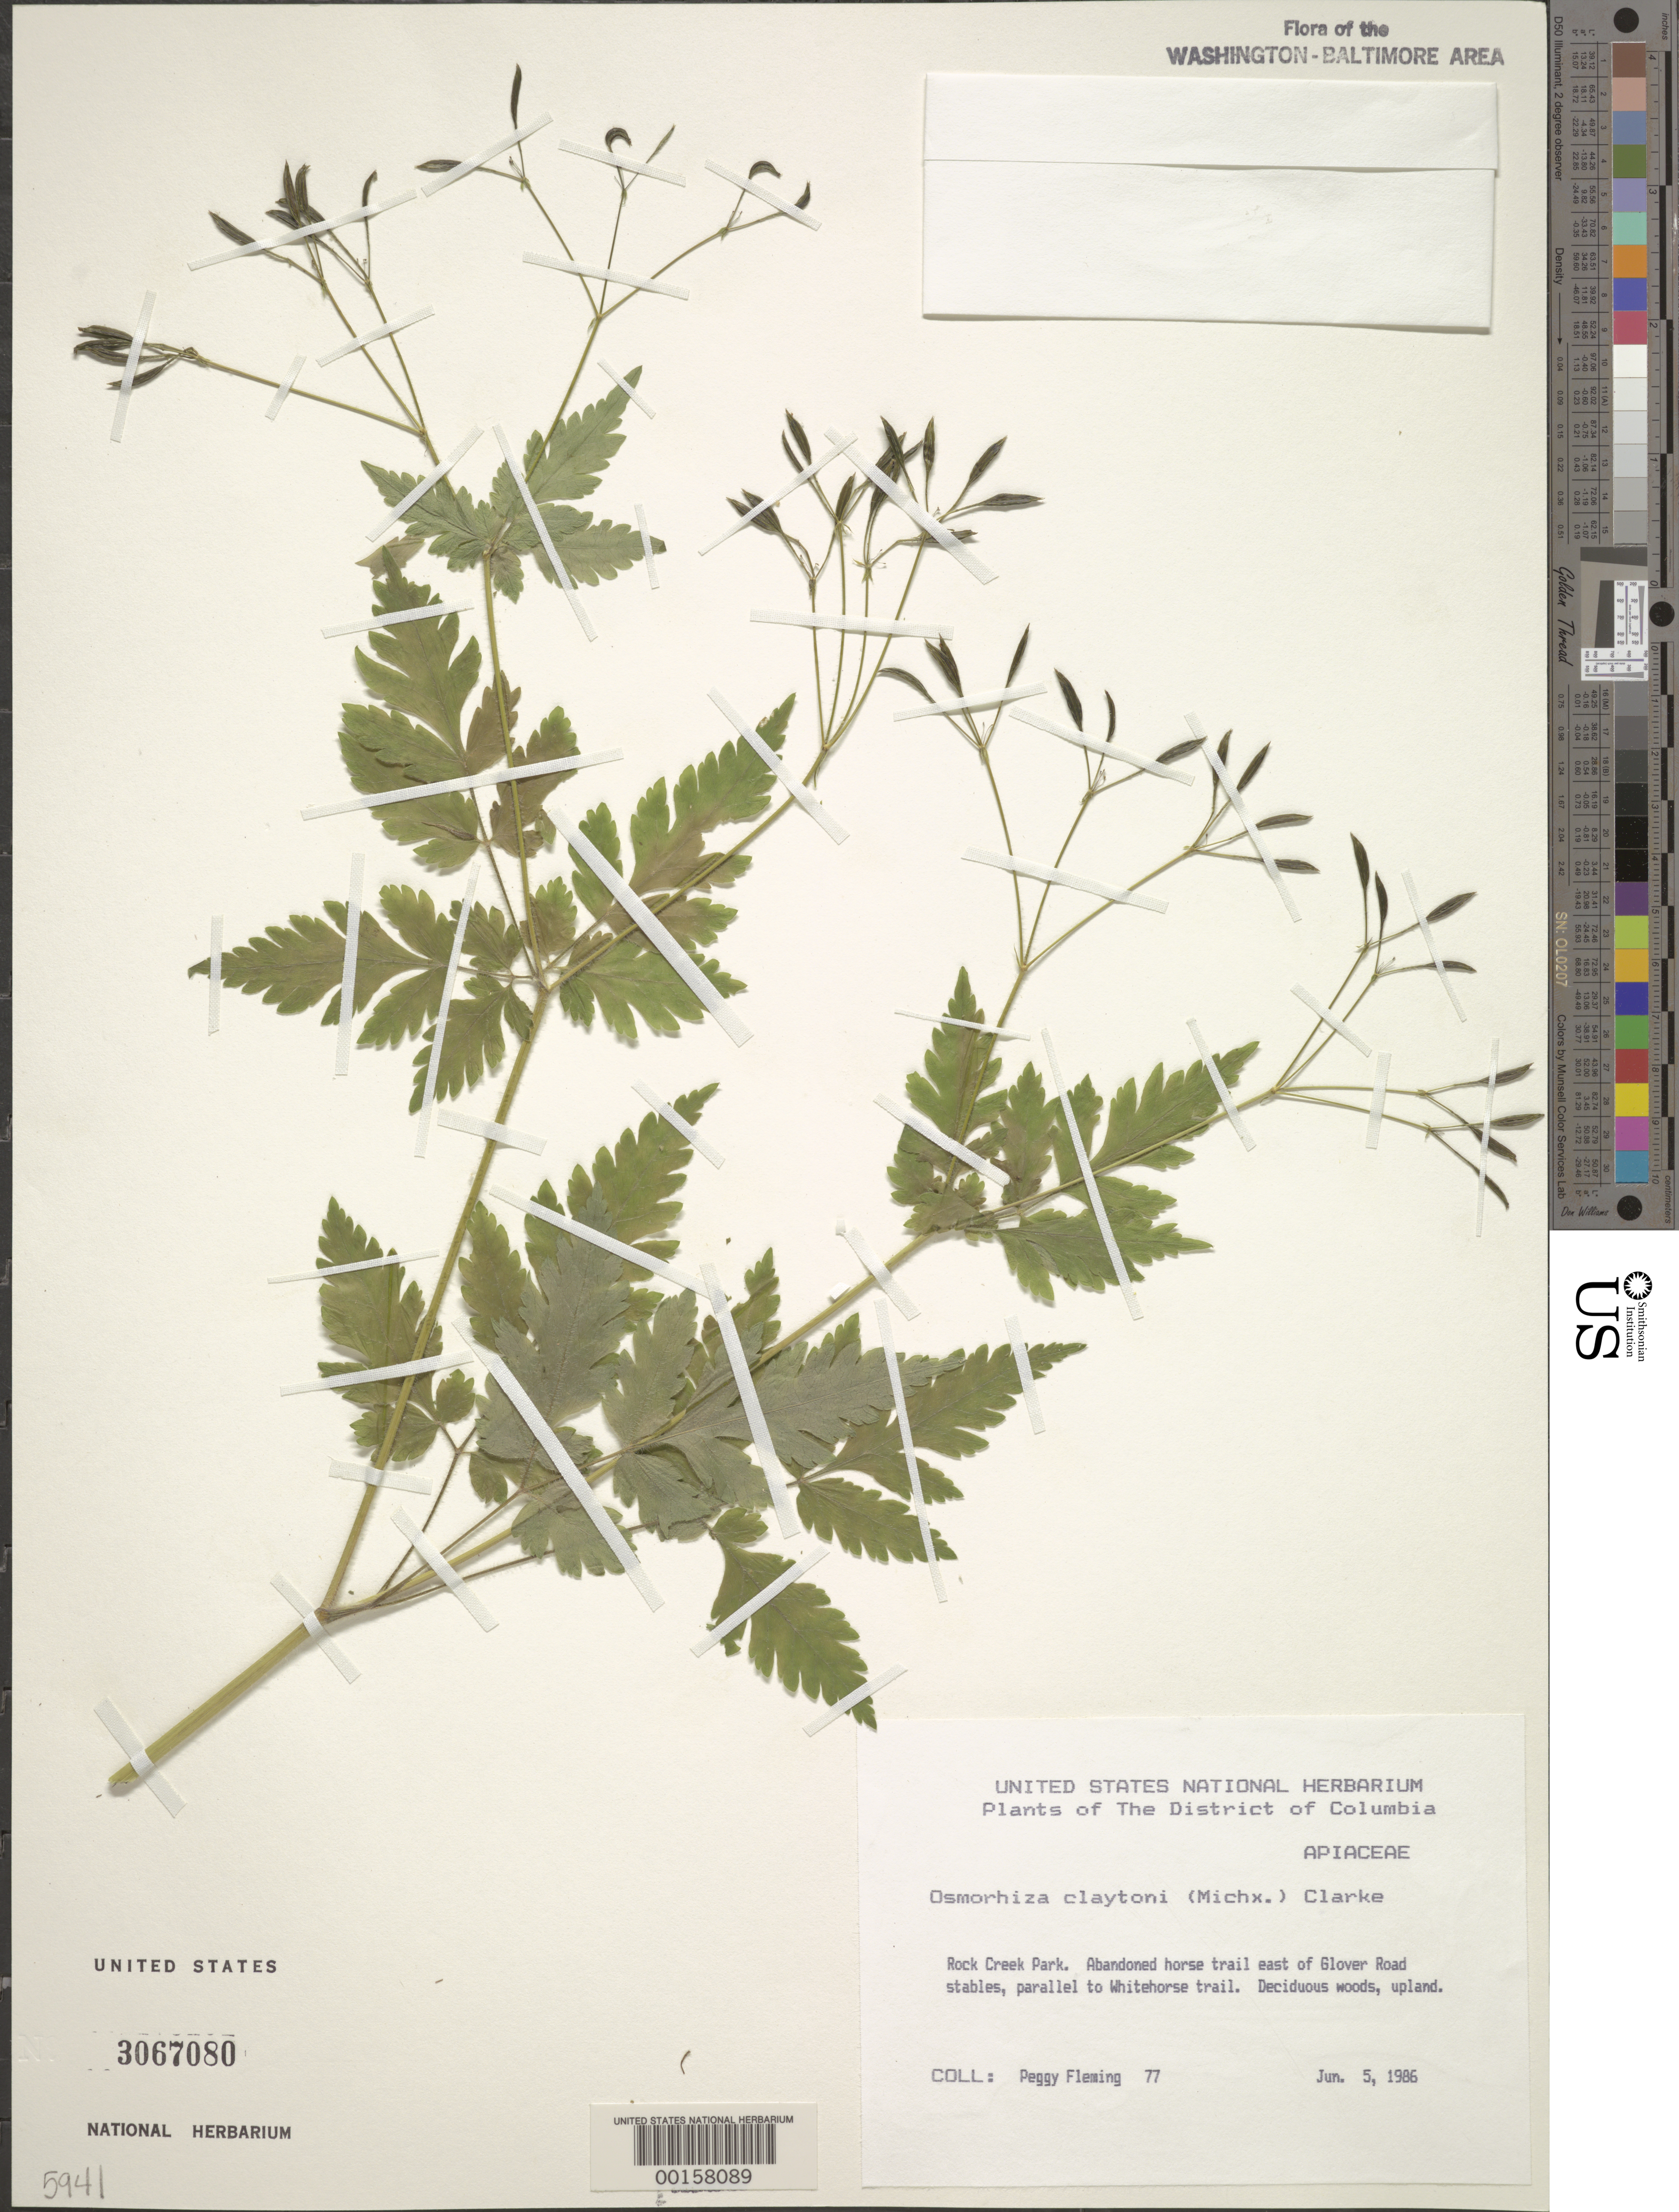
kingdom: Plantae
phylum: Tracheophyta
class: Magnoliopsida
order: Apiales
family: Apiaceae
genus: Osmorhiza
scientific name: Osmorhiza claytonii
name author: (Michx.) C.B. Clarke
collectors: P. Fleming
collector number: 77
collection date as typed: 05 Jun 1986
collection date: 1986-06-05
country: United States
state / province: District of Columbia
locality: Les, parallel to Whitehorse trail.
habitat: Deciduous woods, upland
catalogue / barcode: US 3067080